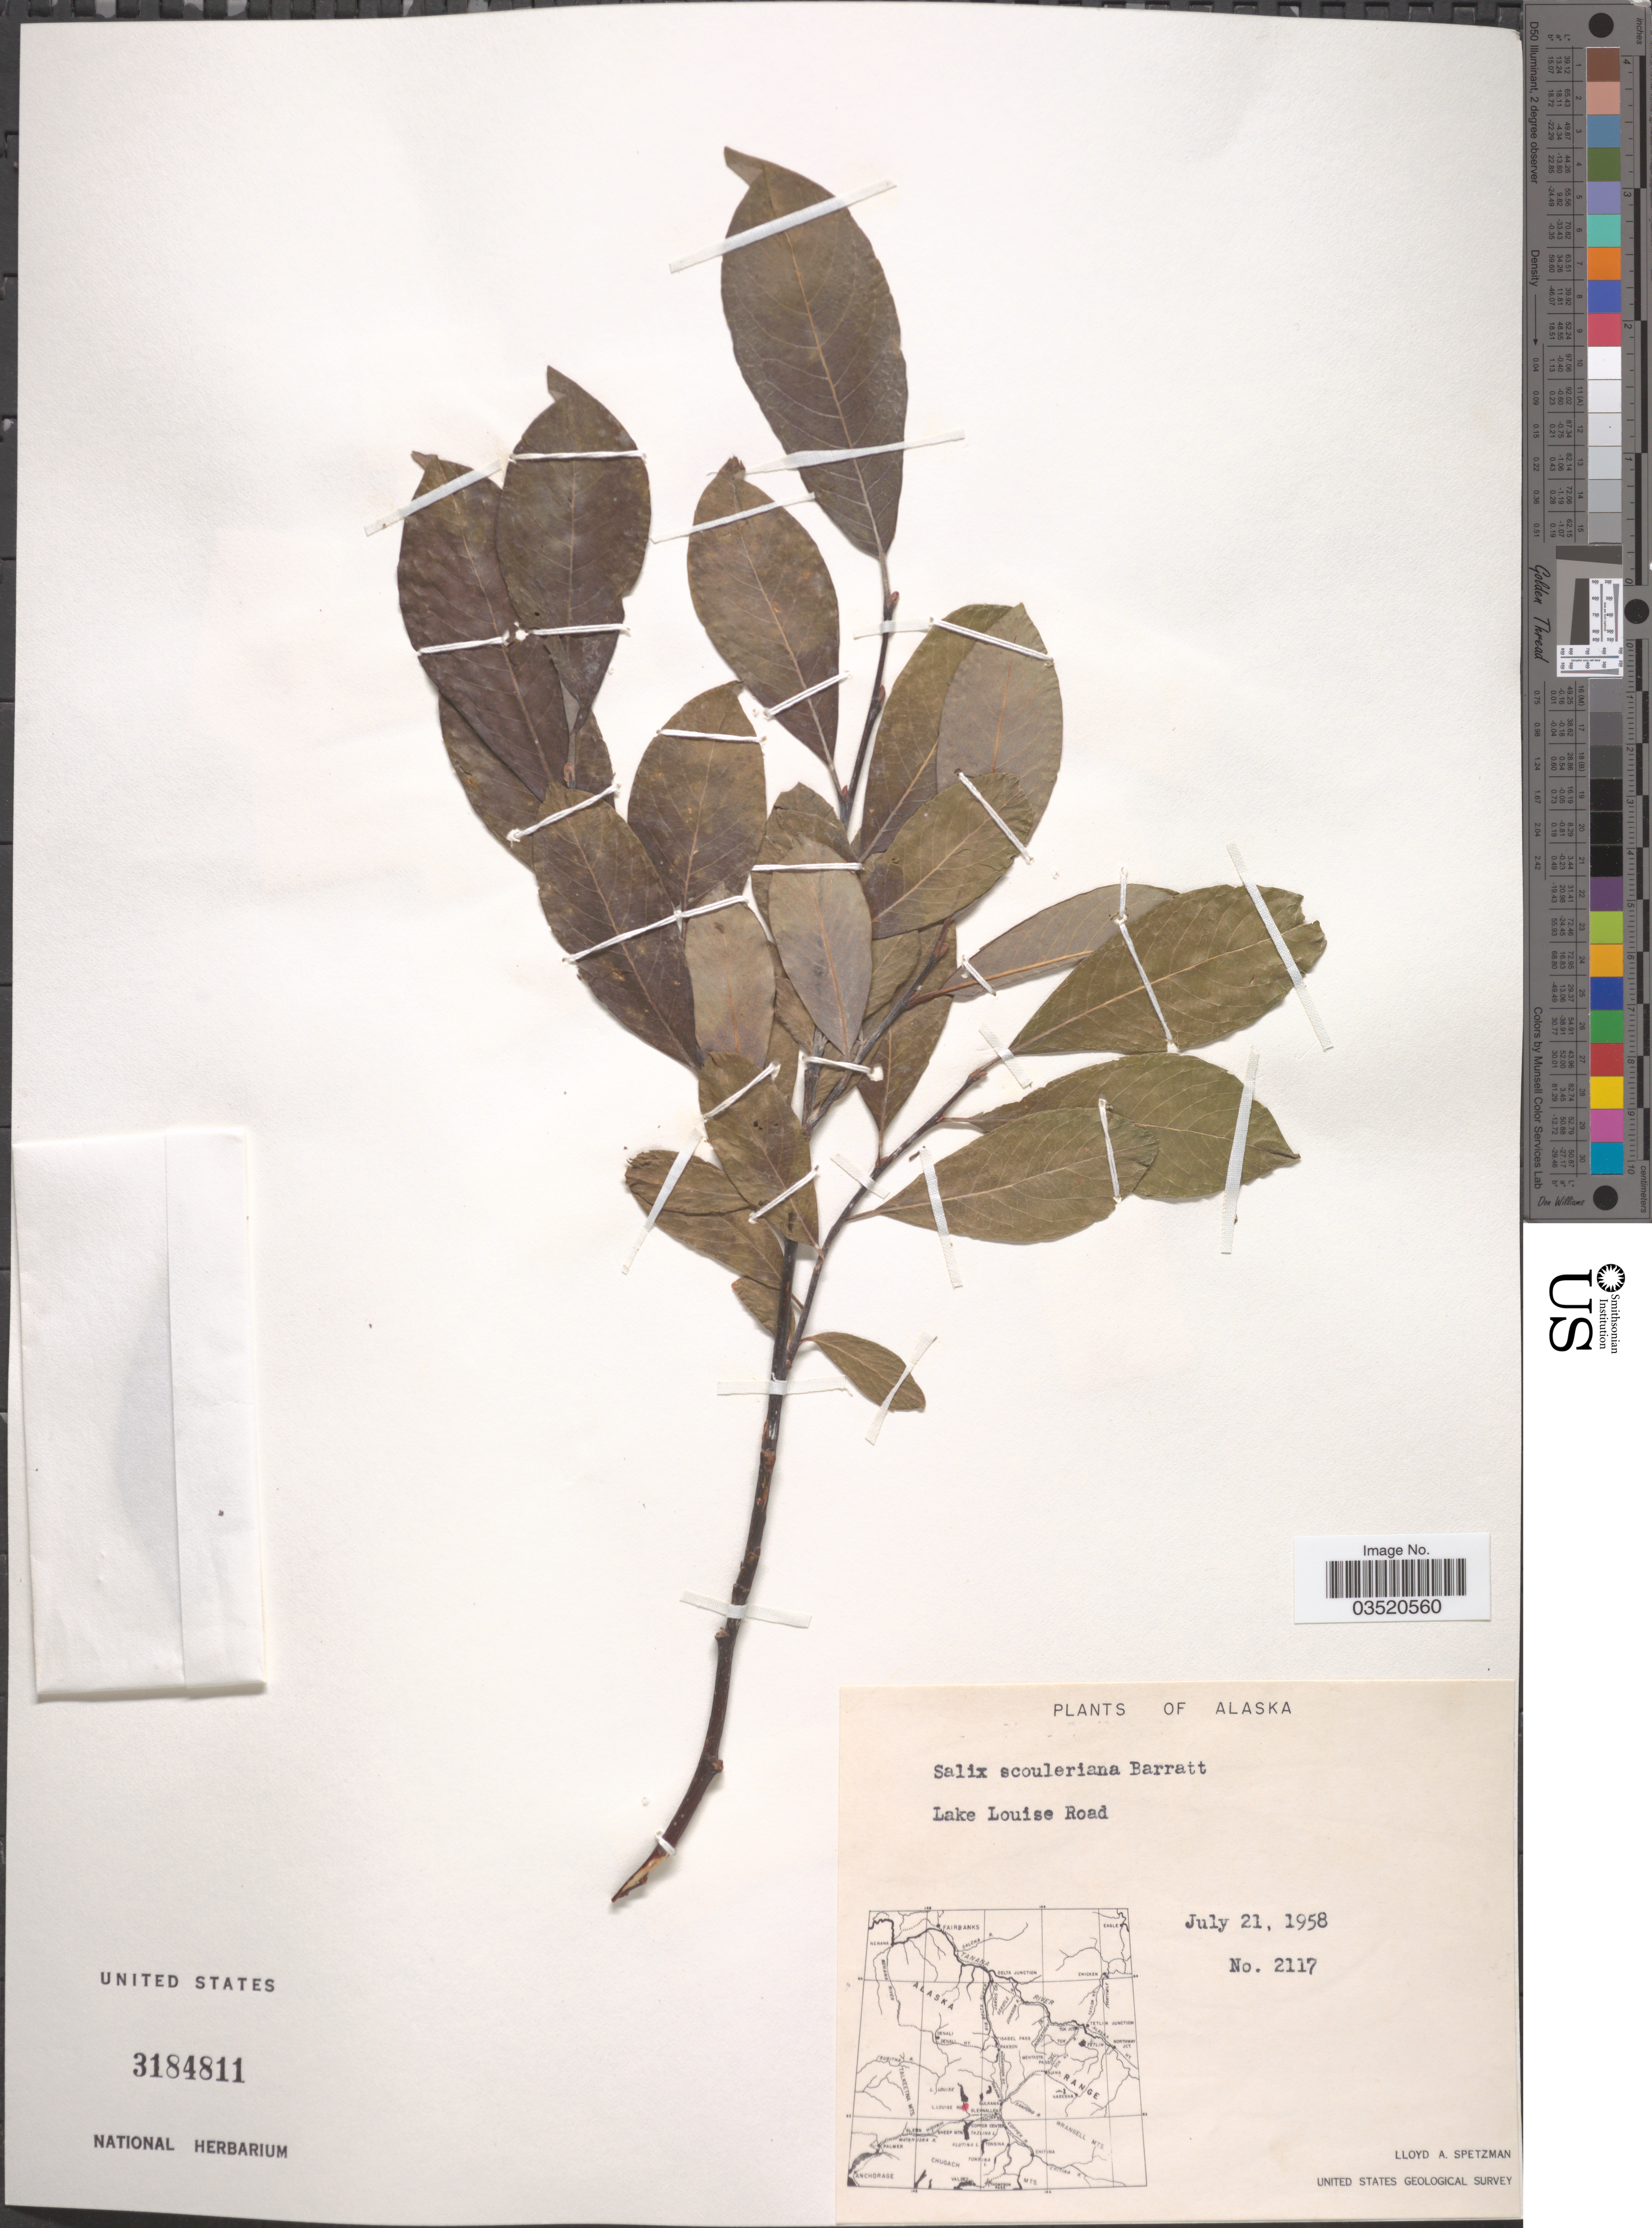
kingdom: Plantae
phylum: Tracheophyta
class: Magnoliopsida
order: Malpighiales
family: Salicaceae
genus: Salix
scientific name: Salix scouleriana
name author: Barratt ex Hook.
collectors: L. Spetzman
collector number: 2117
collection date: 1958-07-21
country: United States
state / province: Alaska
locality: Lake Louise Road.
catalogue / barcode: US 3184811